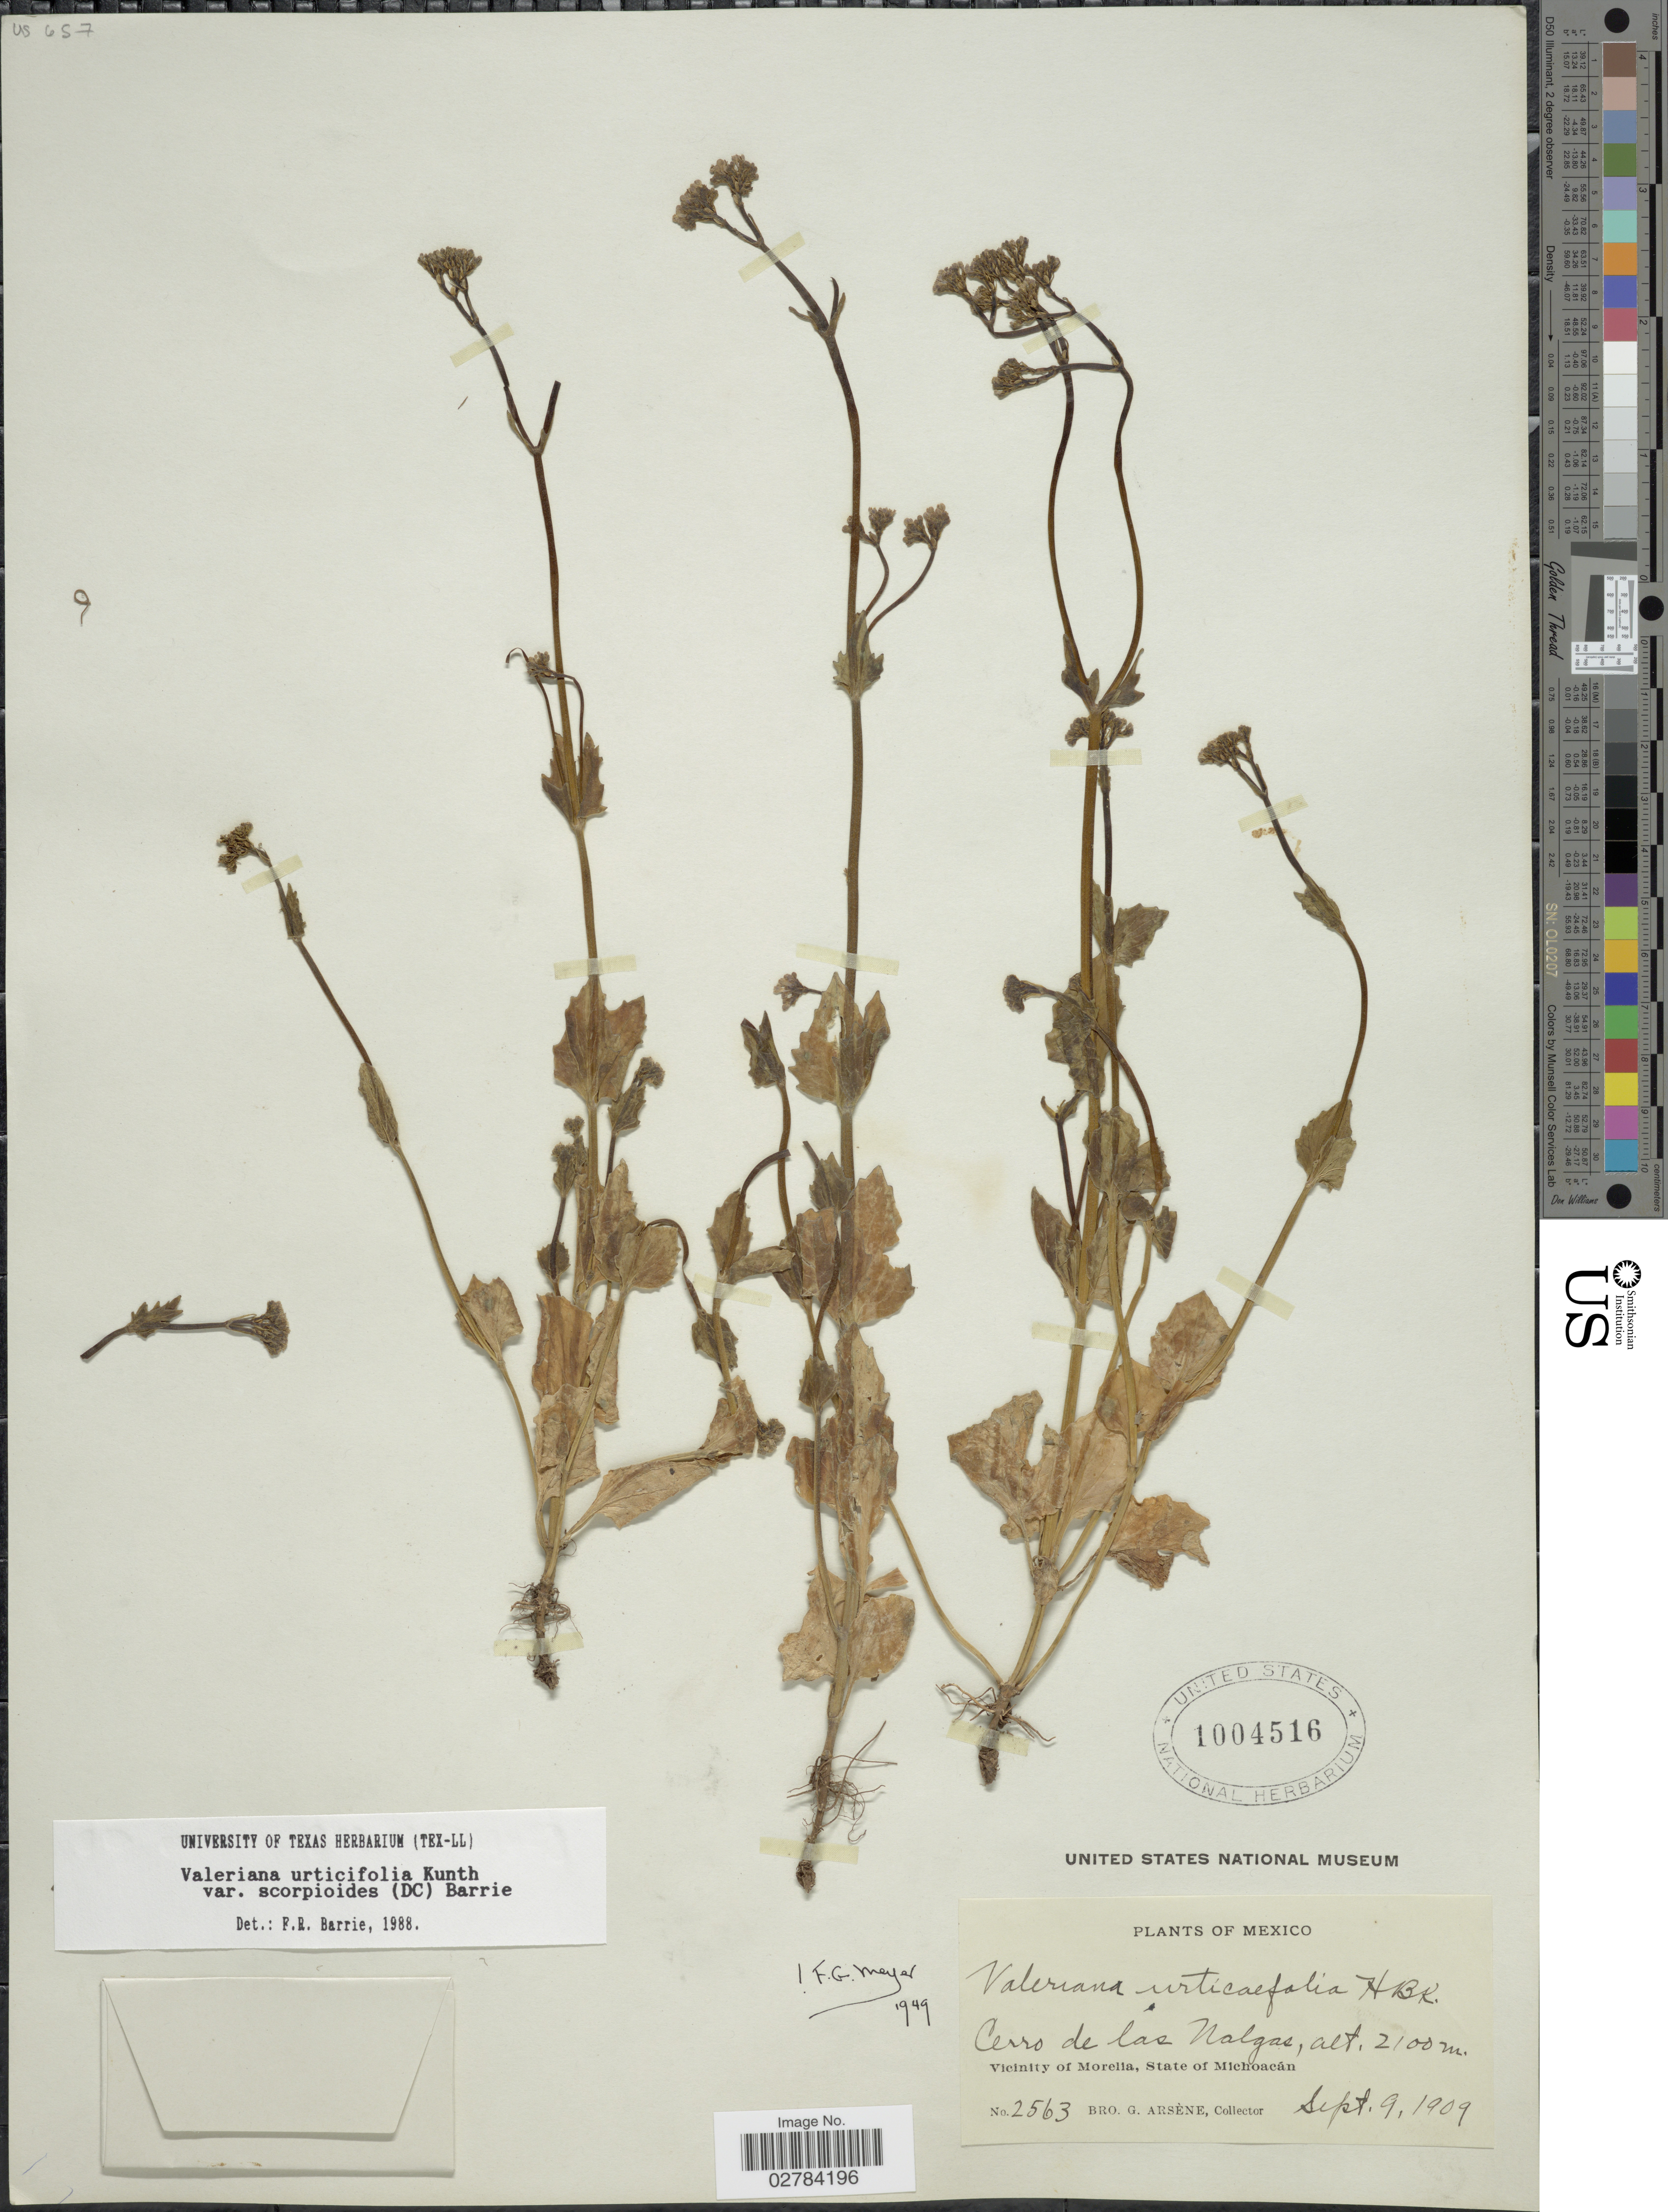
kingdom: Plantae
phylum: Tracheophyta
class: Magnoliopsida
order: Dipsacales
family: Caprifoliaceae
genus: Valeriana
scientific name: Valeriana urticifolia var. scorpioides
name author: (DC.) Barrie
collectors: Bro. G. Arsène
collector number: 2563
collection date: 1909-09-09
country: Mexico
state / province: Michoacán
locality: Cerro de las Nalgas, Vicinity of Morelia.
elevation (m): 2100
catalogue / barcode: US 1004516